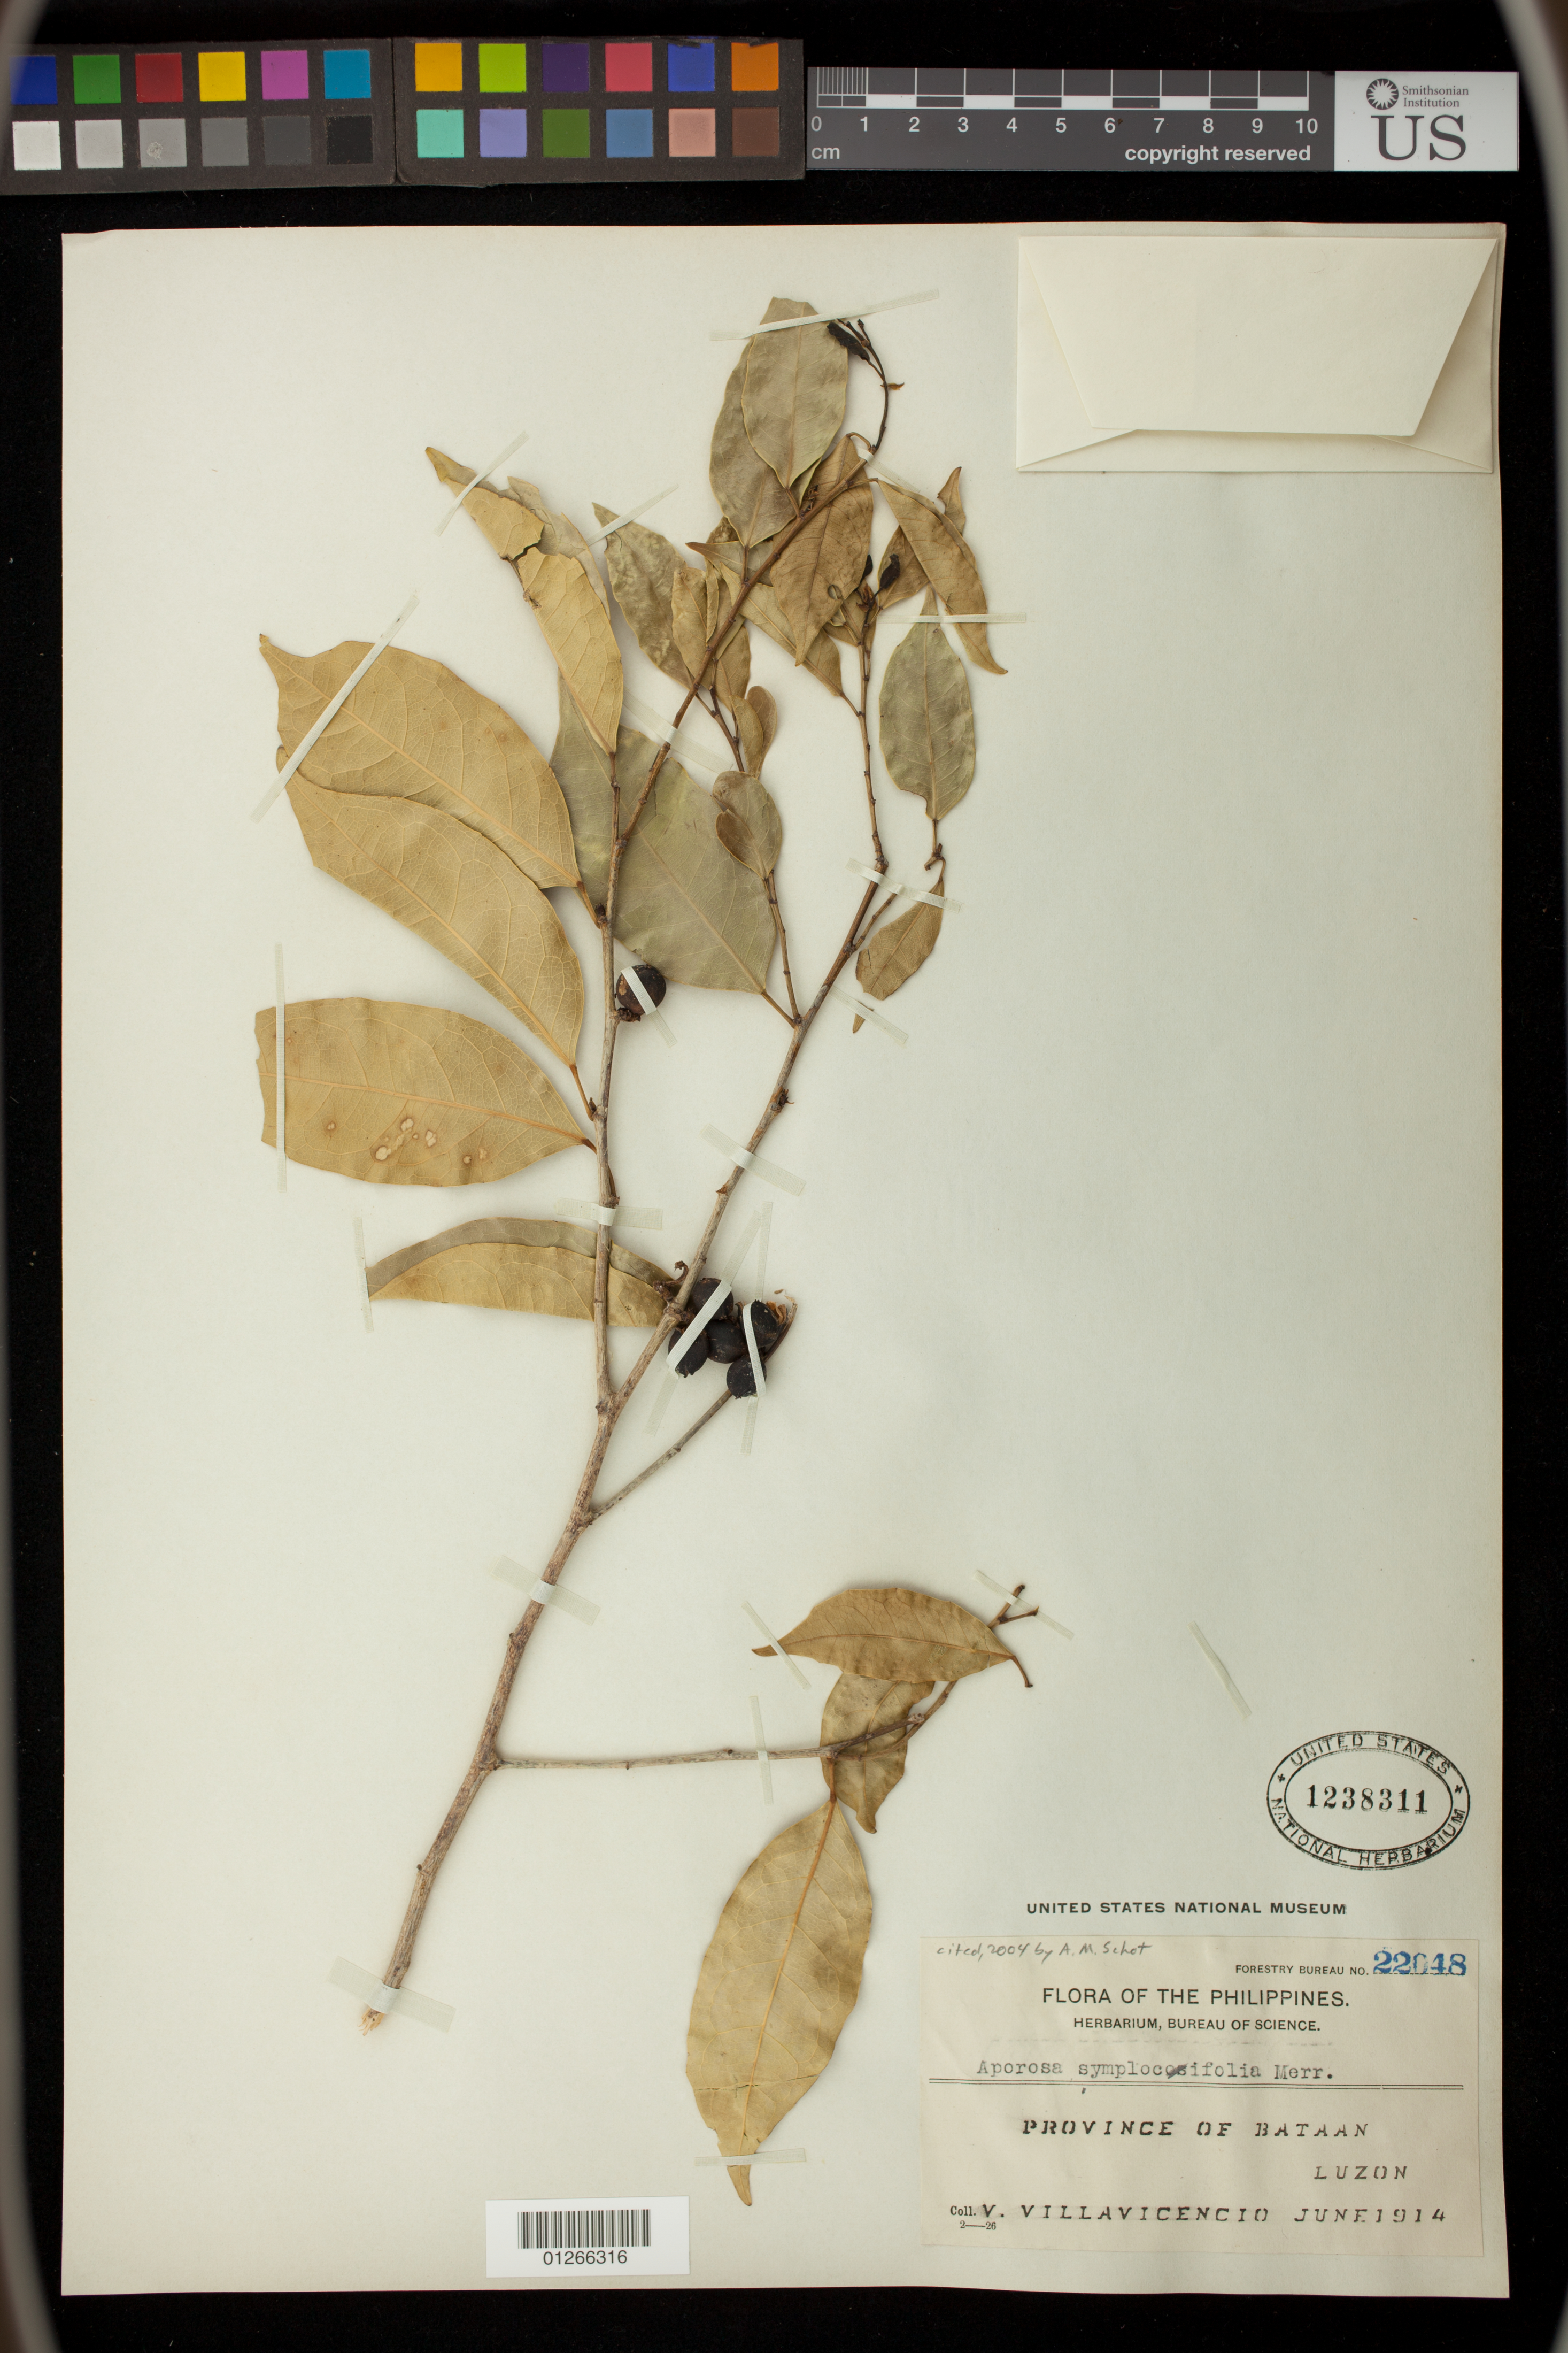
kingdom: Plantae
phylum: Tracheophyta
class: Magnoliopsida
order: Malpighiales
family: Phyllanthaceae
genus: Aporosa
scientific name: Aporosa symplocifolia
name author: Merr.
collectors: V. Villavicencio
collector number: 22048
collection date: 1914-06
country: Philippines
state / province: Central Luzon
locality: Province of Bataan, Luzon